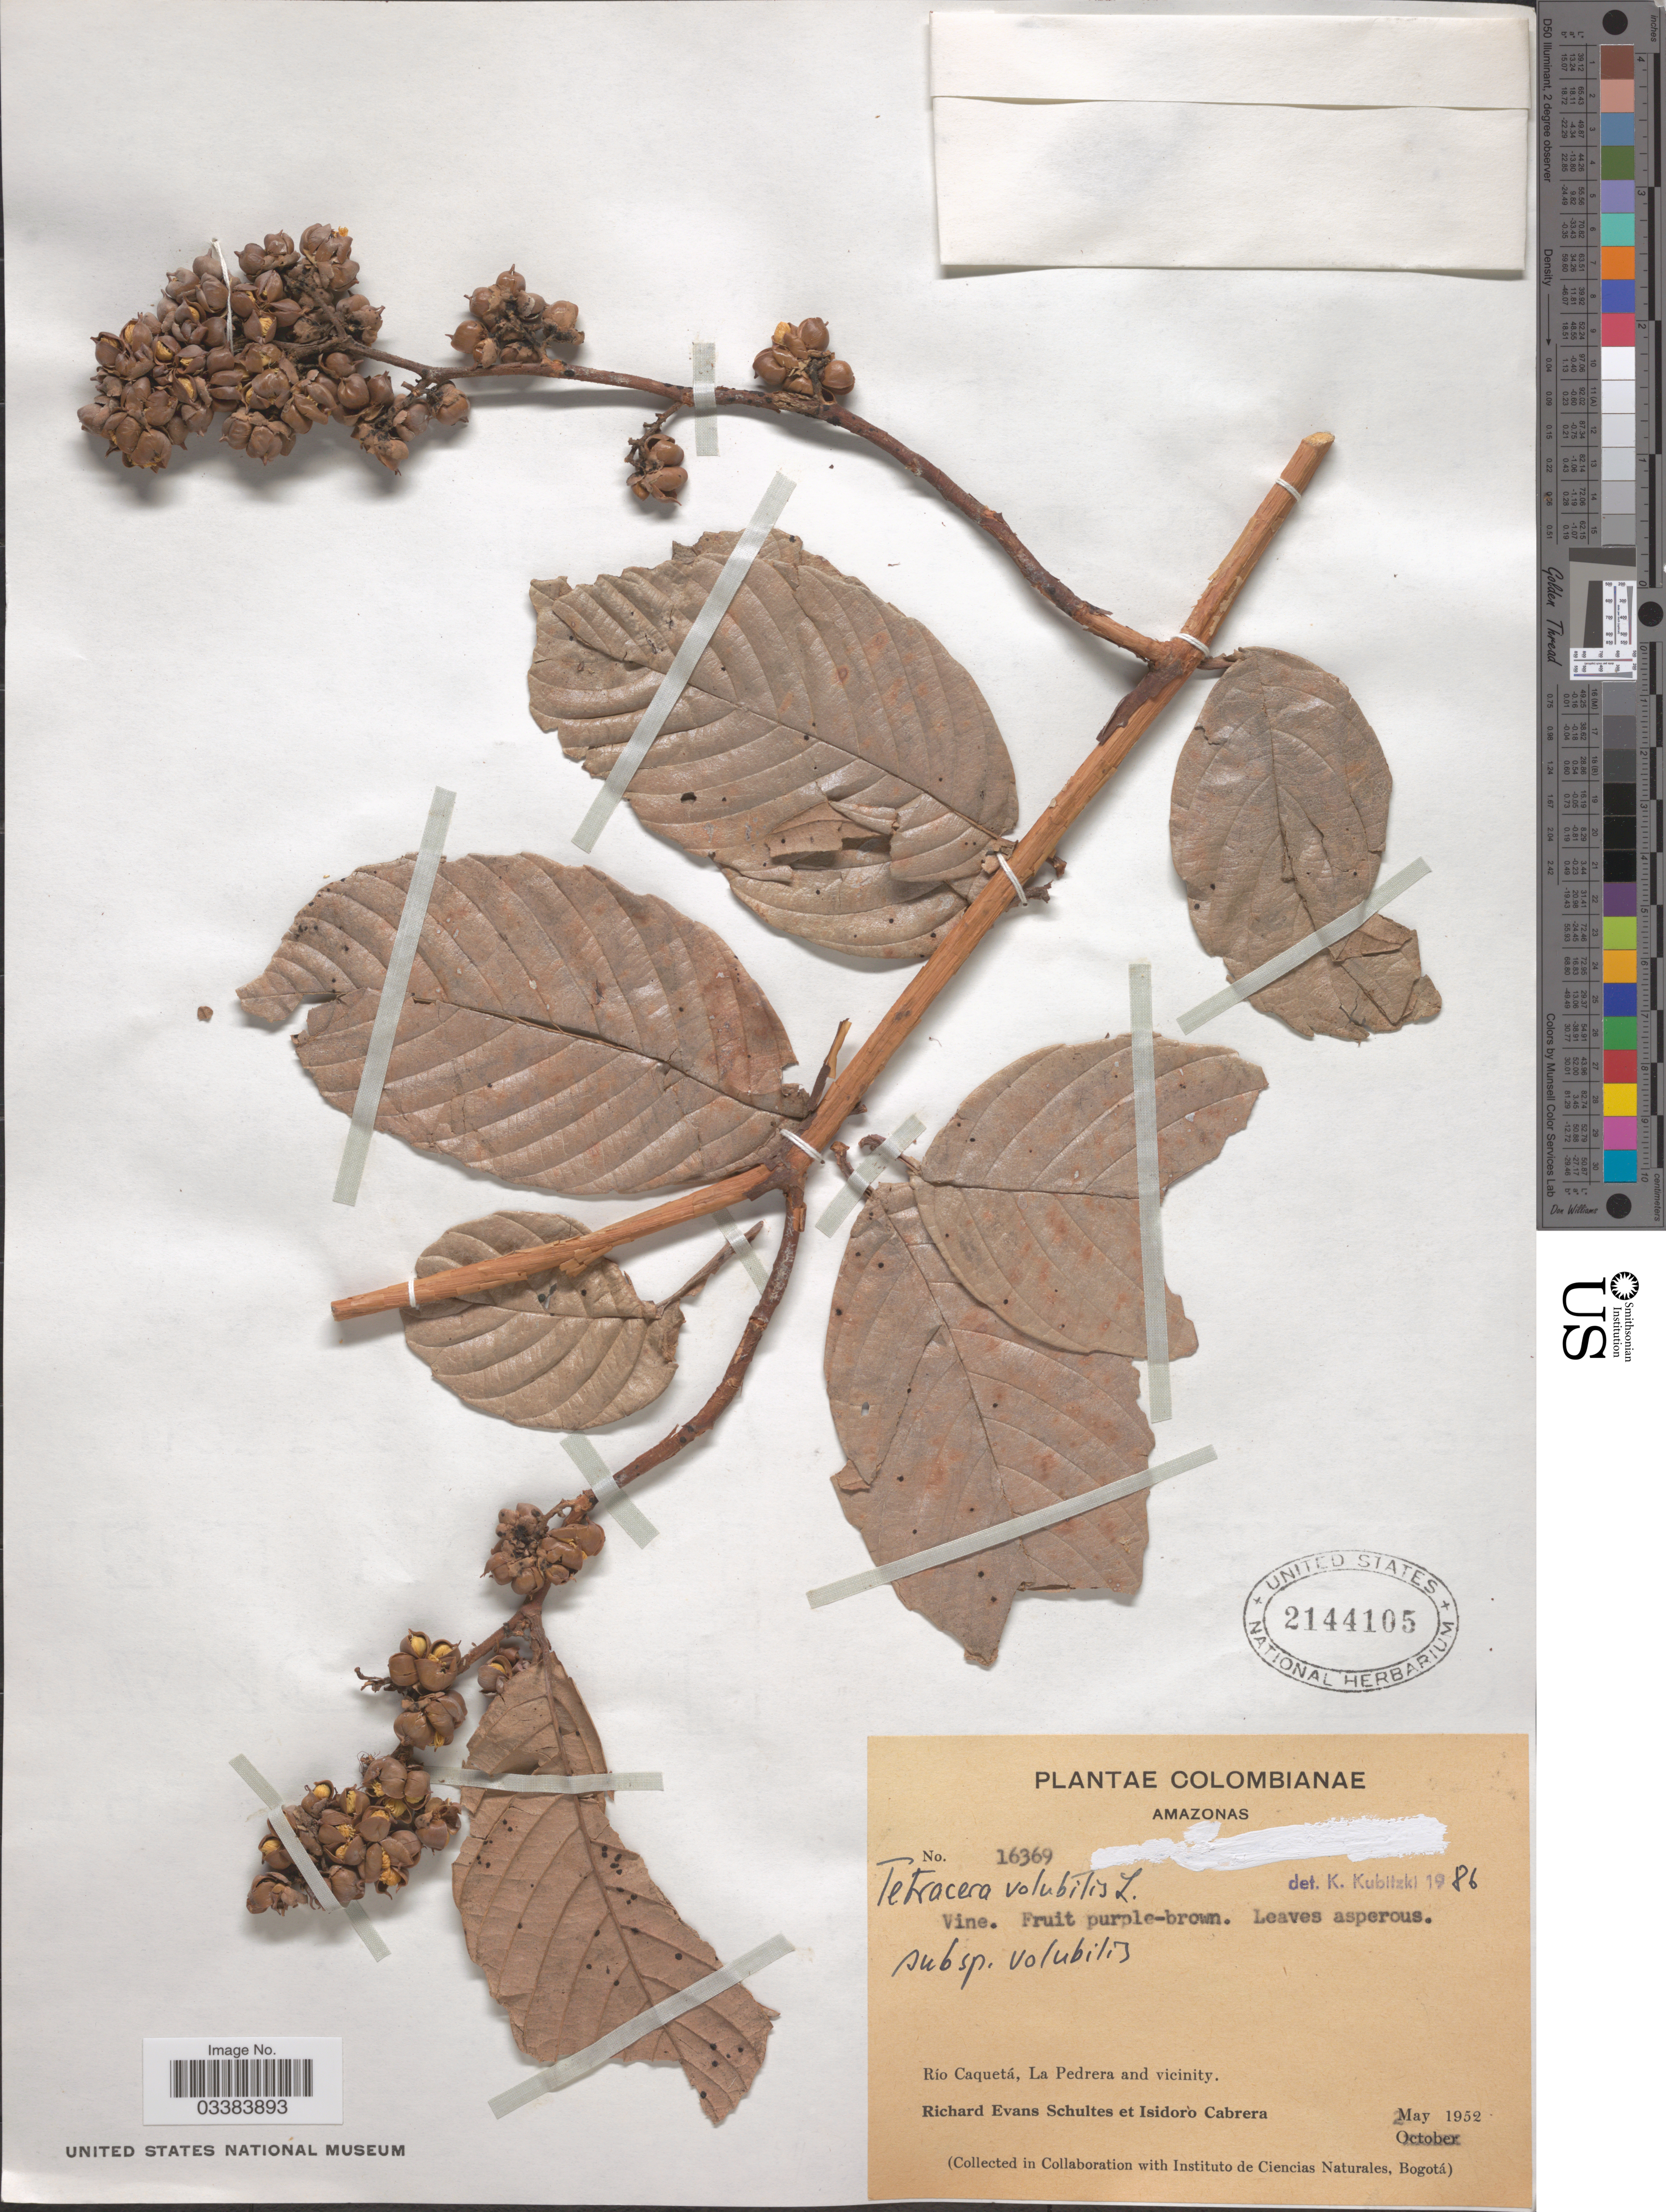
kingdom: Plantae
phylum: Tracheophyta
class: Magnoliopsida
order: Dilleniales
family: Dilleniaceae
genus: Tetracera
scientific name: Tetracera volubilis subsp. volubilis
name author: L.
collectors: R. E. Schultes & I. Cabrera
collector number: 16369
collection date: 1952-05-02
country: Colombia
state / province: Amazônas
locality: Río Caquetá, La Pedrera and vicinity.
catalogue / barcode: US 2144105